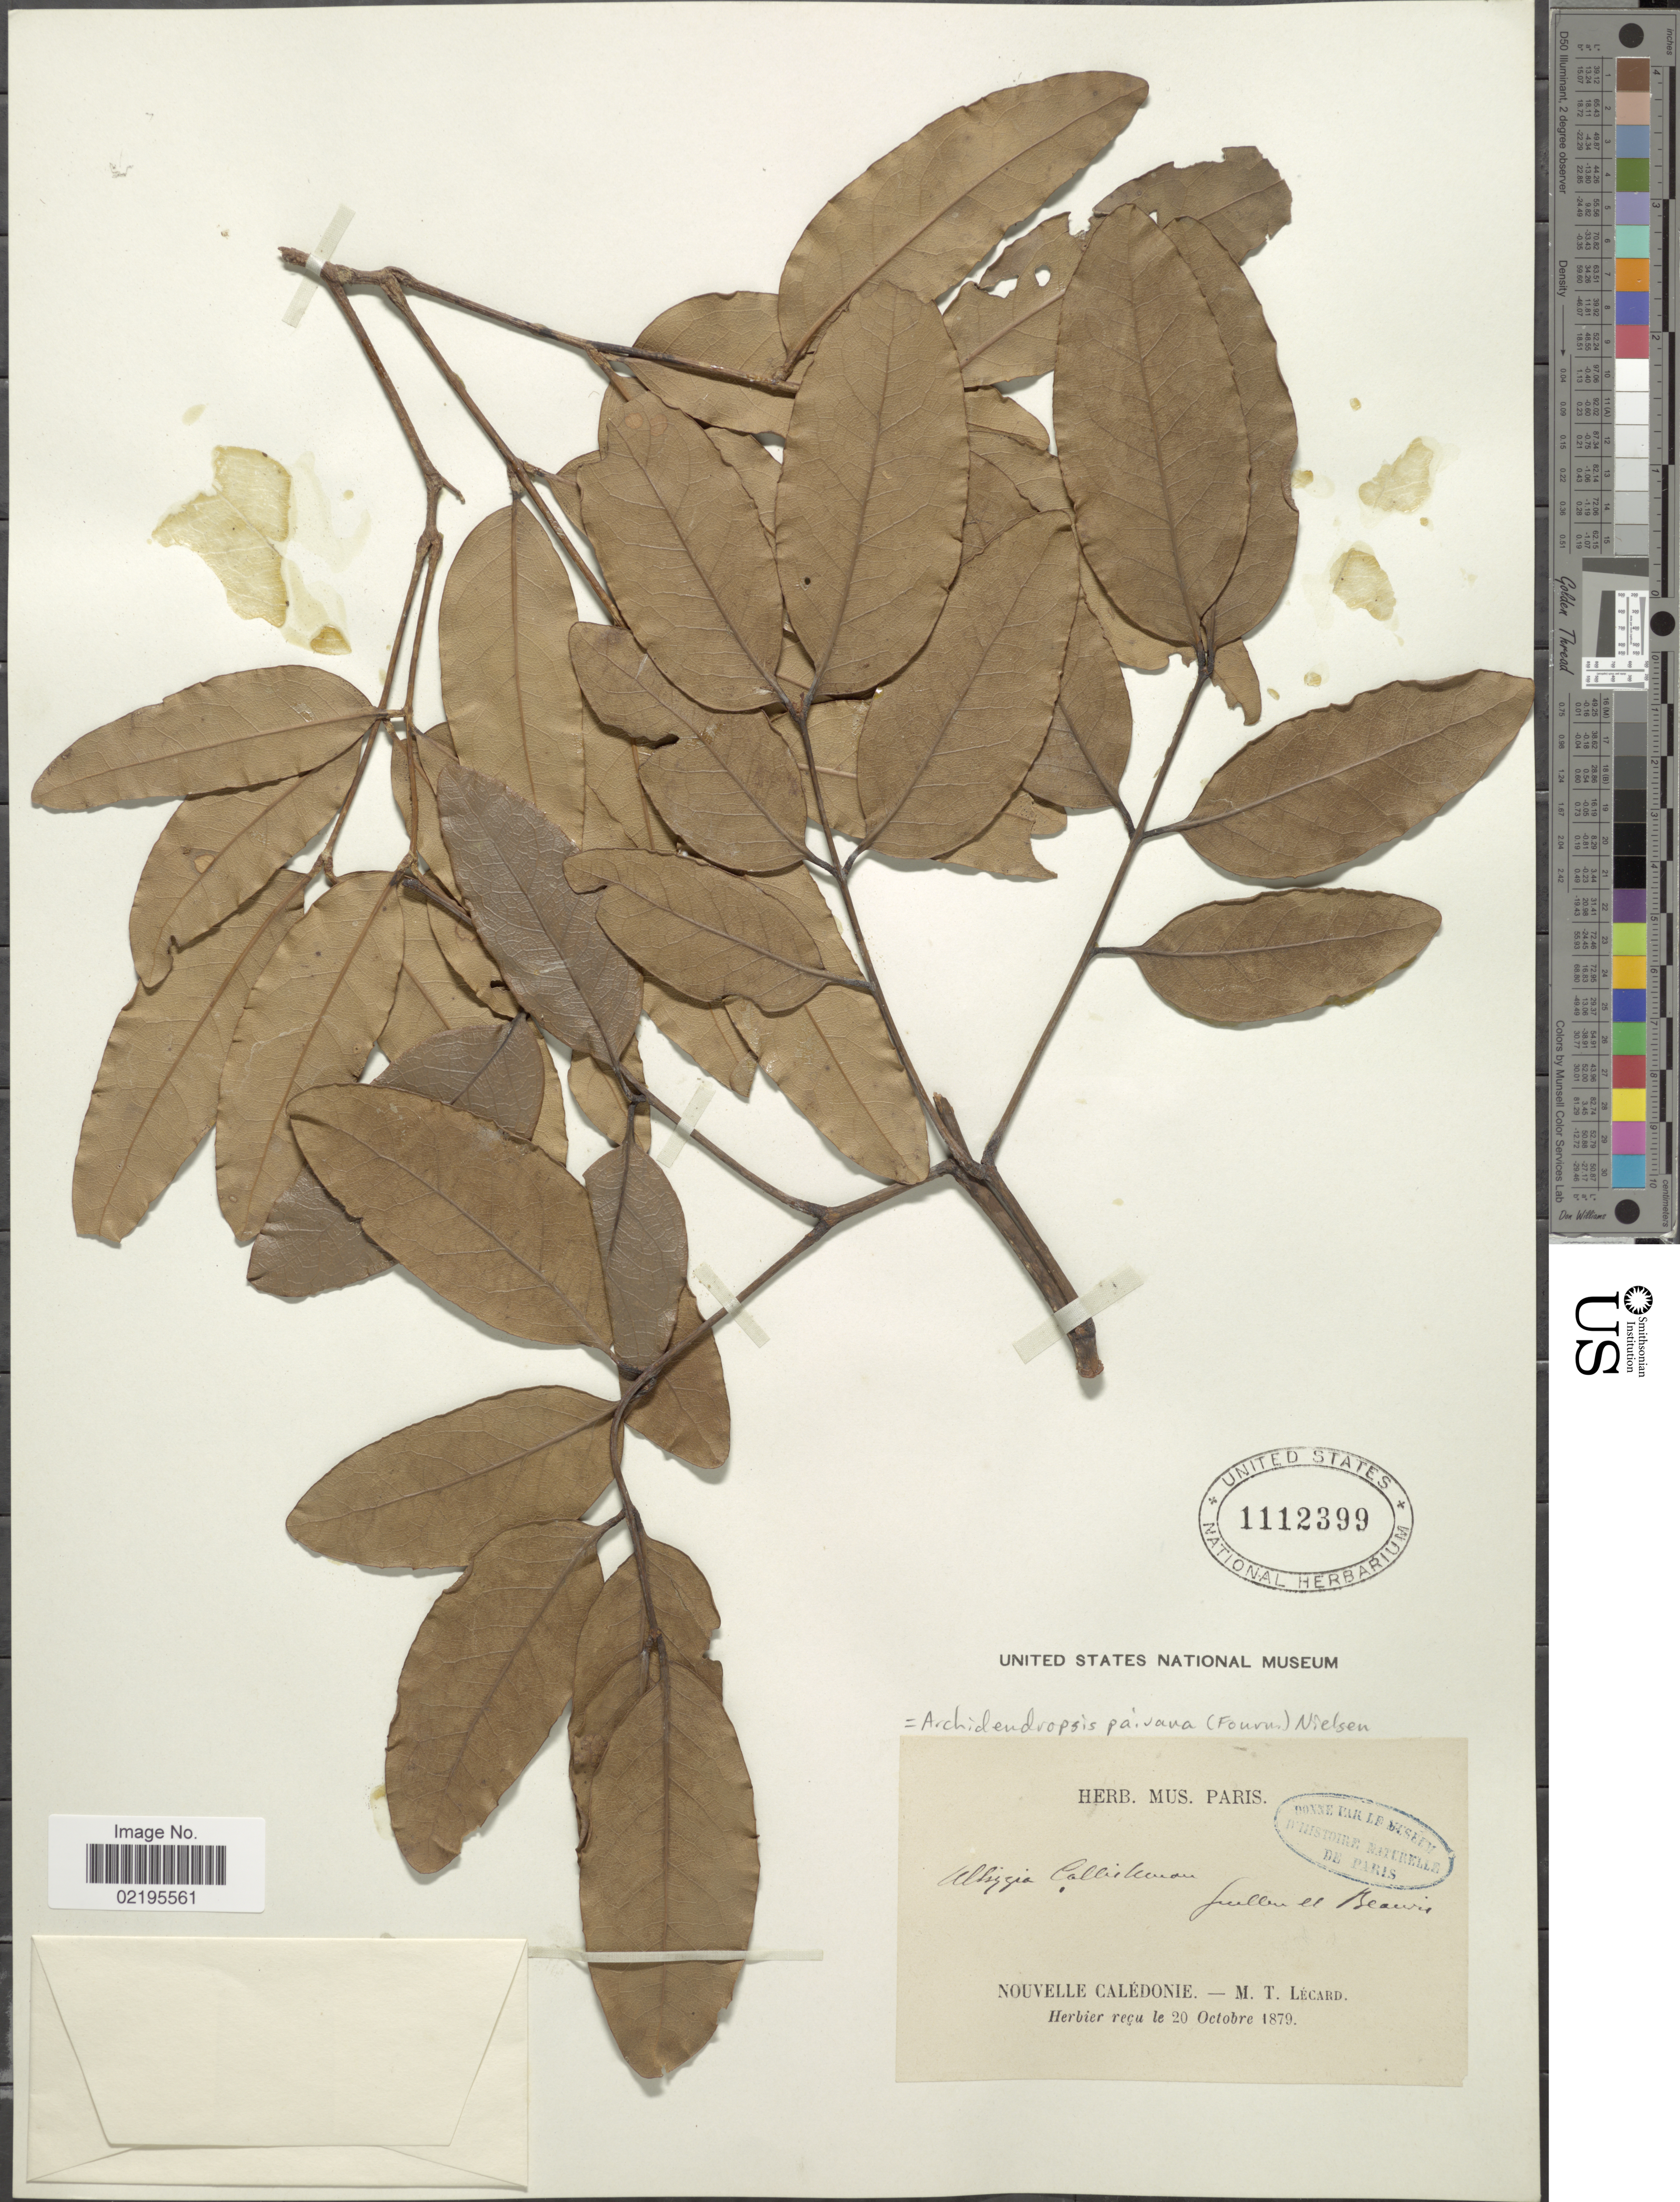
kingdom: Plantae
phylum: Tracheophyta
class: Magnoliopsida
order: Fabales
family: Fabaceae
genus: Archidendropsis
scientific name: Archidendropsis paivana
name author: (E. Fourn.) I.C. Nielsen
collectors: M. Lecard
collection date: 1879-10-20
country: New Caledonia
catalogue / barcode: US 1112399